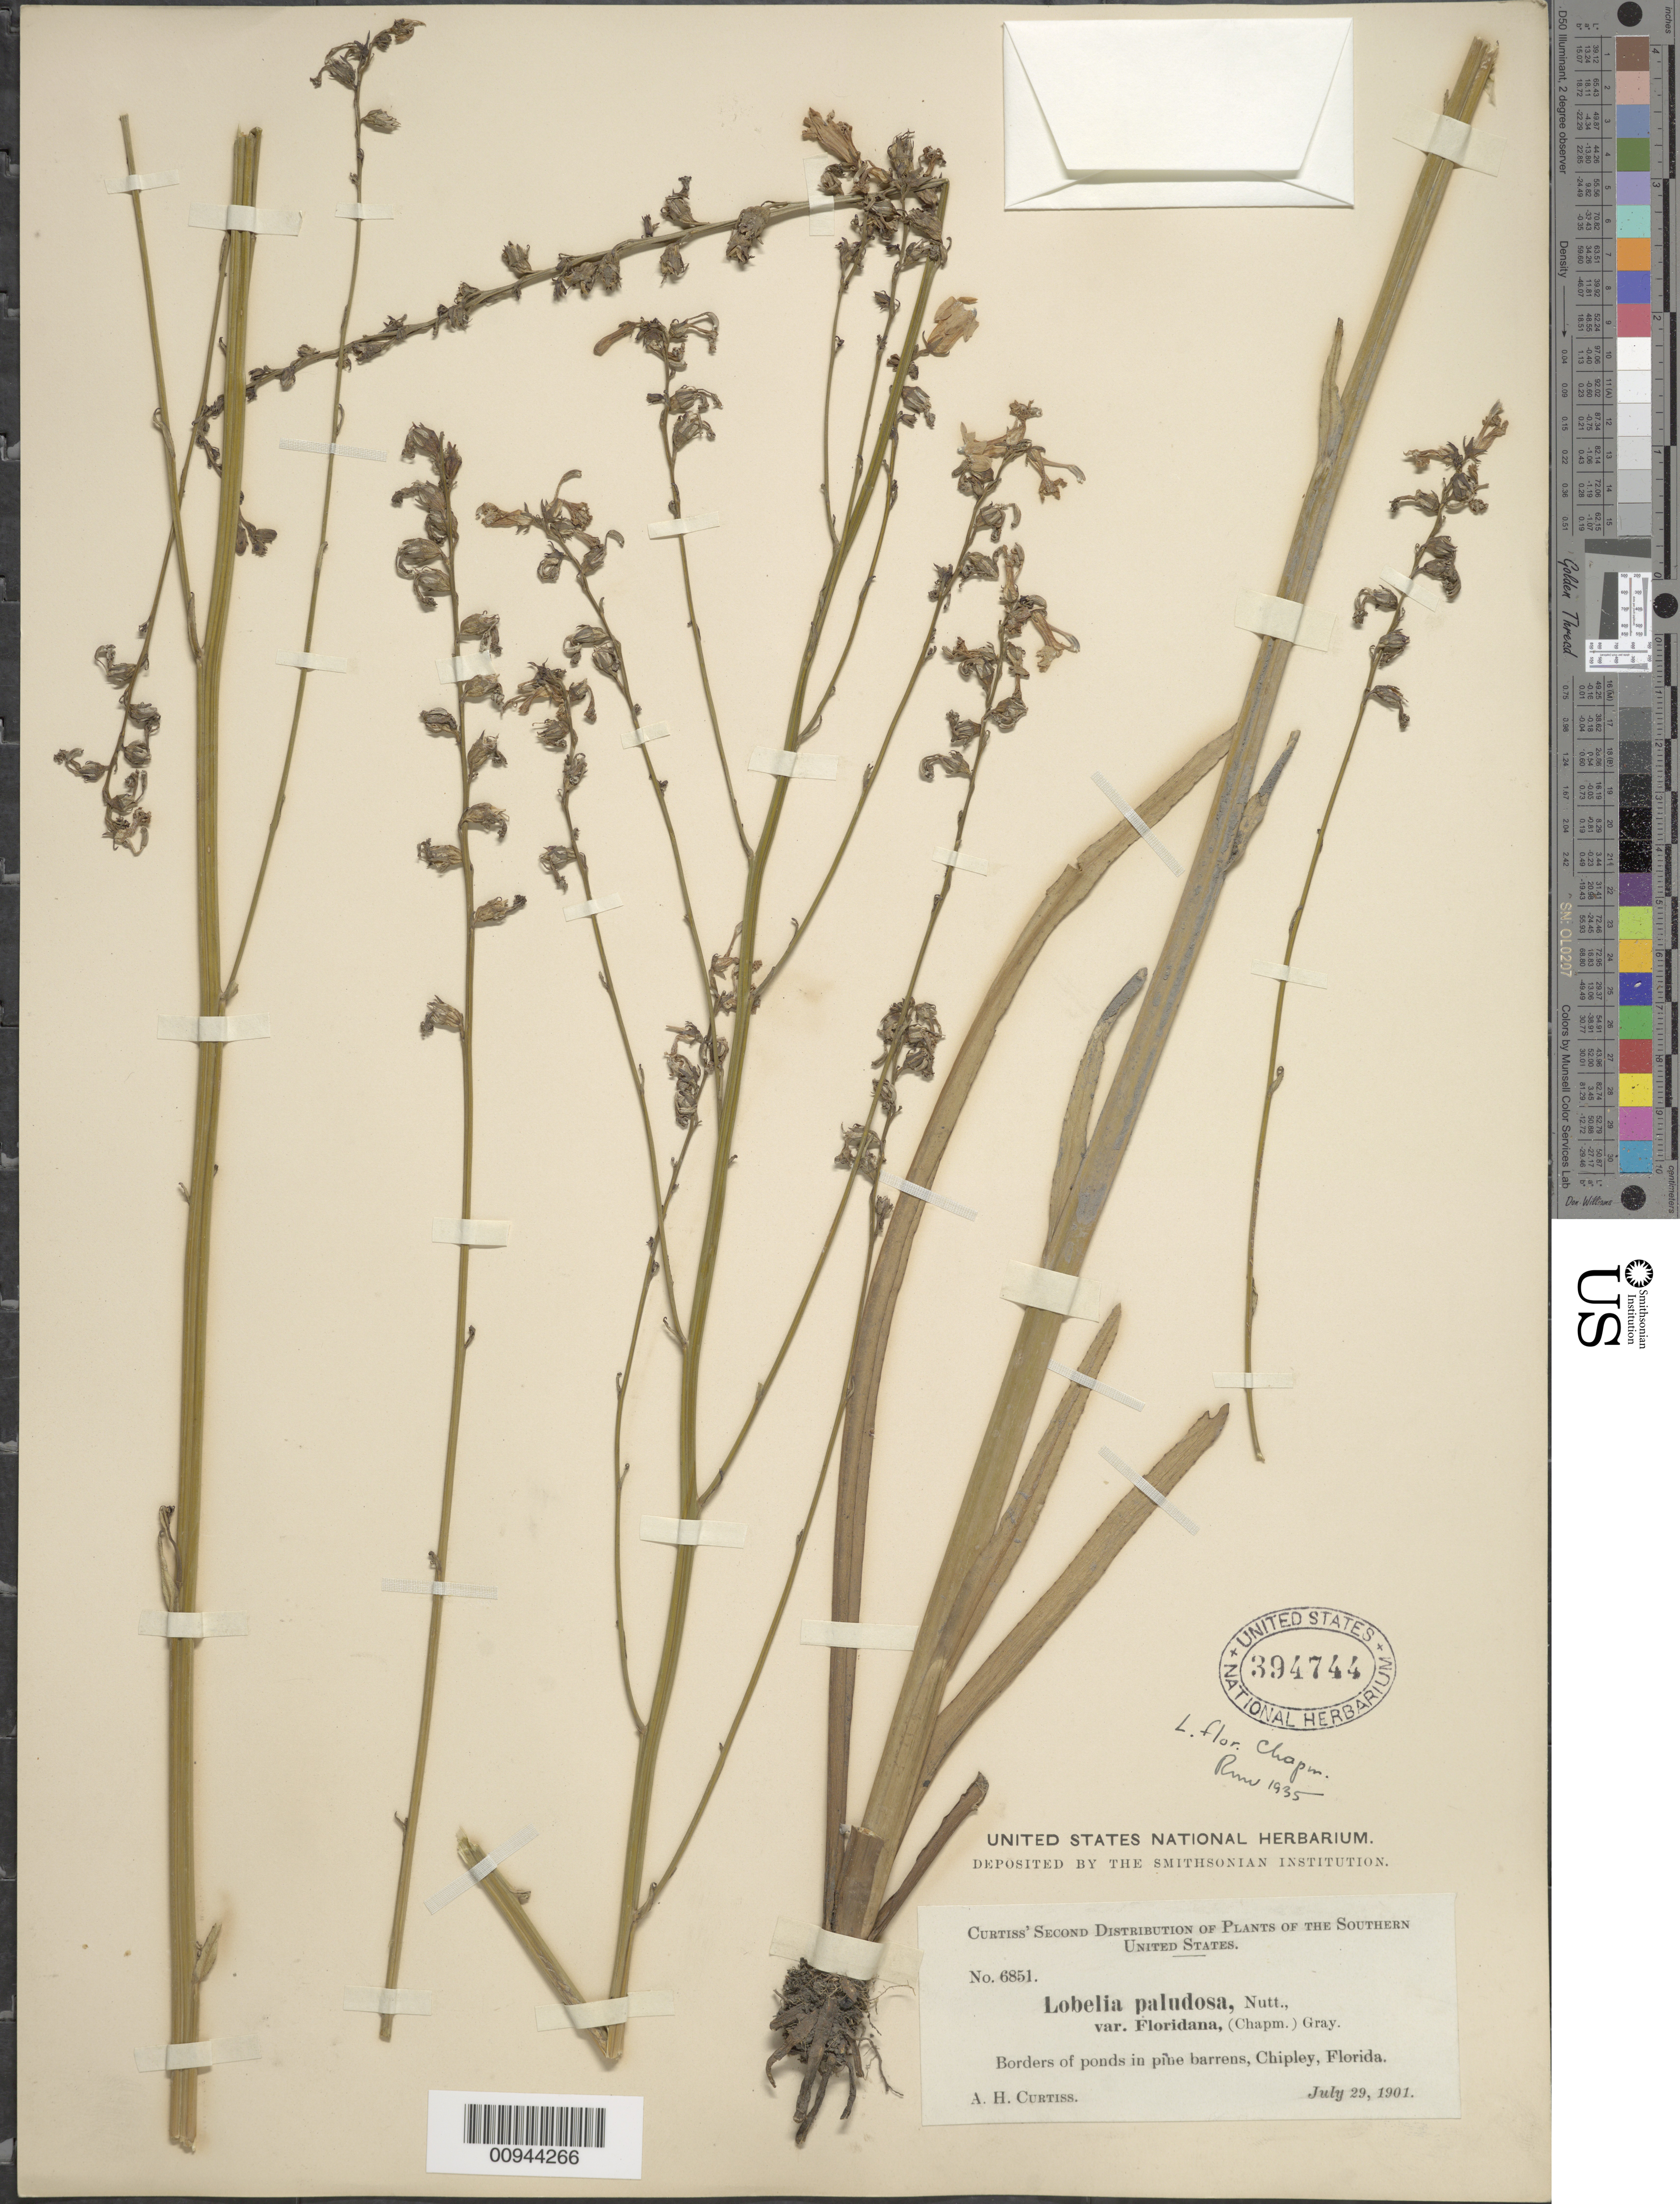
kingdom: Plantae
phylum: Tracheophyta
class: Magnoliopsida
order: Asterales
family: Campanulaceae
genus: Lobelia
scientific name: Lobelia floridana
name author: Chapm.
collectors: A. H. Curtiss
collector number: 6851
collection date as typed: July 29, 1901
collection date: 1901-07-29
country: United States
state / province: Florida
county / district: Washington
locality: Chipley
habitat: borders of ponds in pine barrens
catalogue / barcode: US 394744